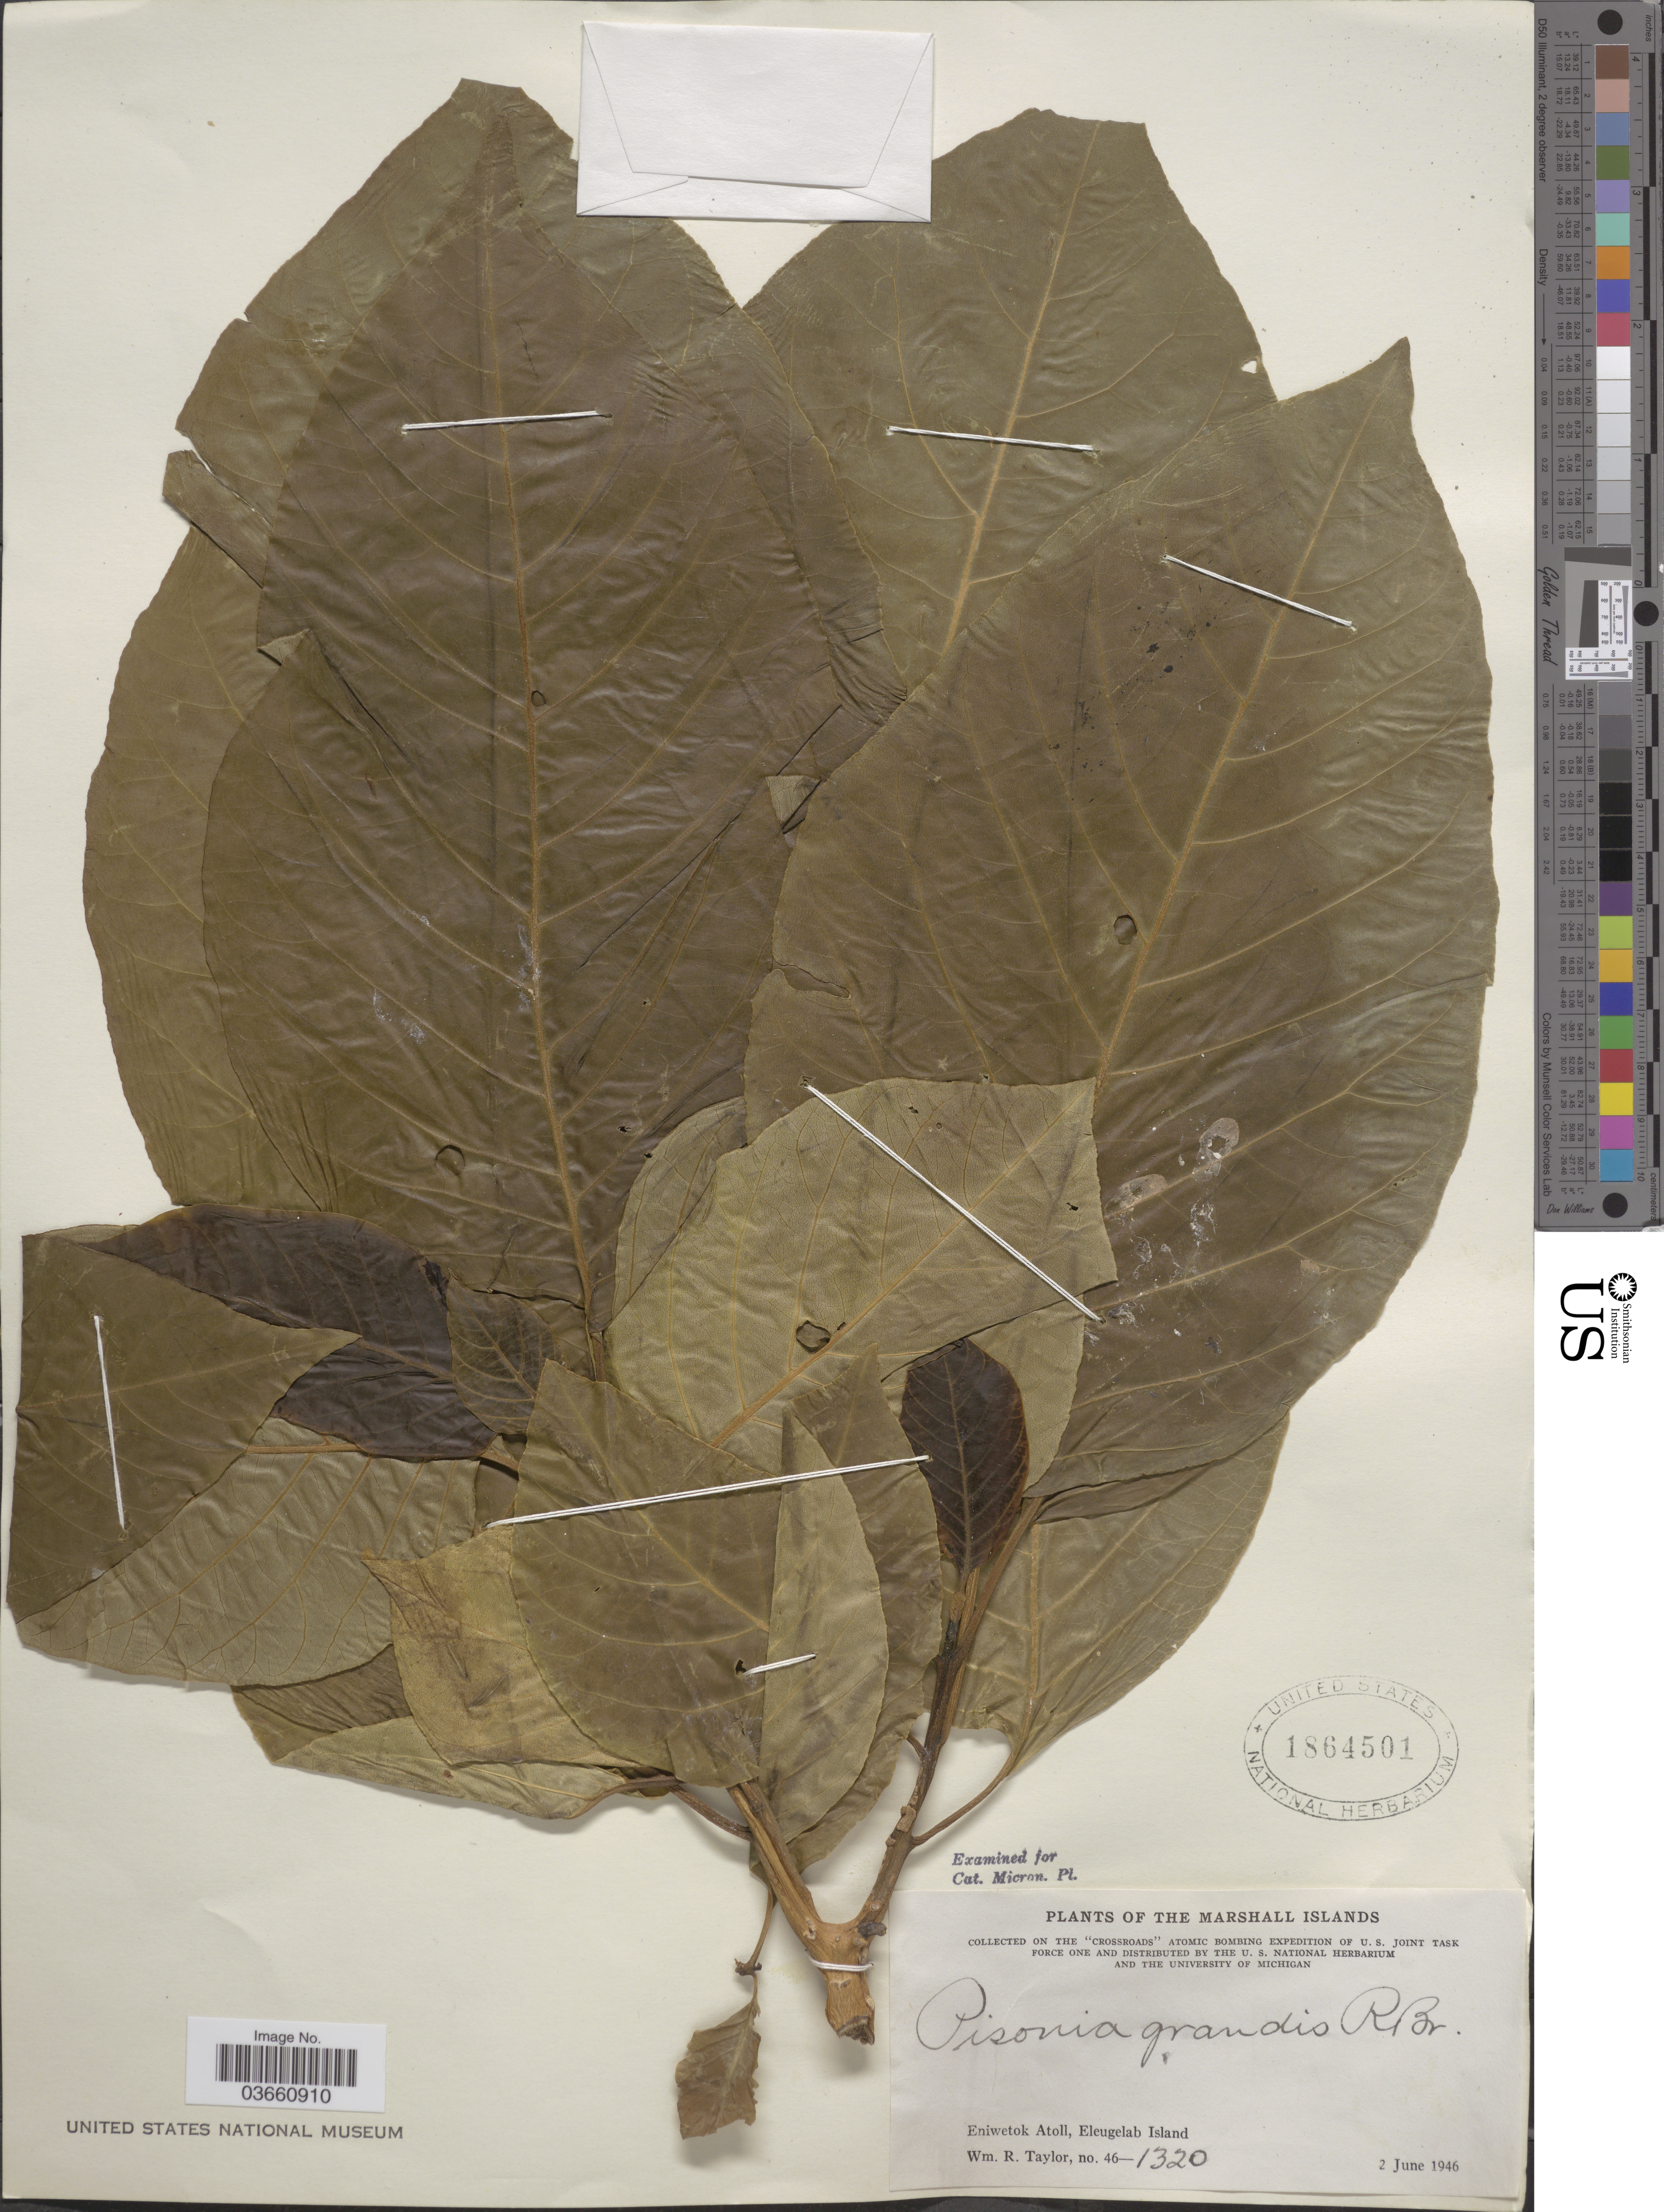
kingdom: Plantae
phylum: Tracheophyta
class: Magnoliopsida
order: Caryophyllales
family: Nyctaginaceae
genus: Pisonia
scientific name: Pisonia grandis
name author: R. Br.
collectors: W. R. Taylor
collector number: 46-1320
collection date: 1946-06-02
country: Marshall Islands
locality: Eniwetok Atoll, Eleugelab Island.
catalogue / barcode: US 1864501